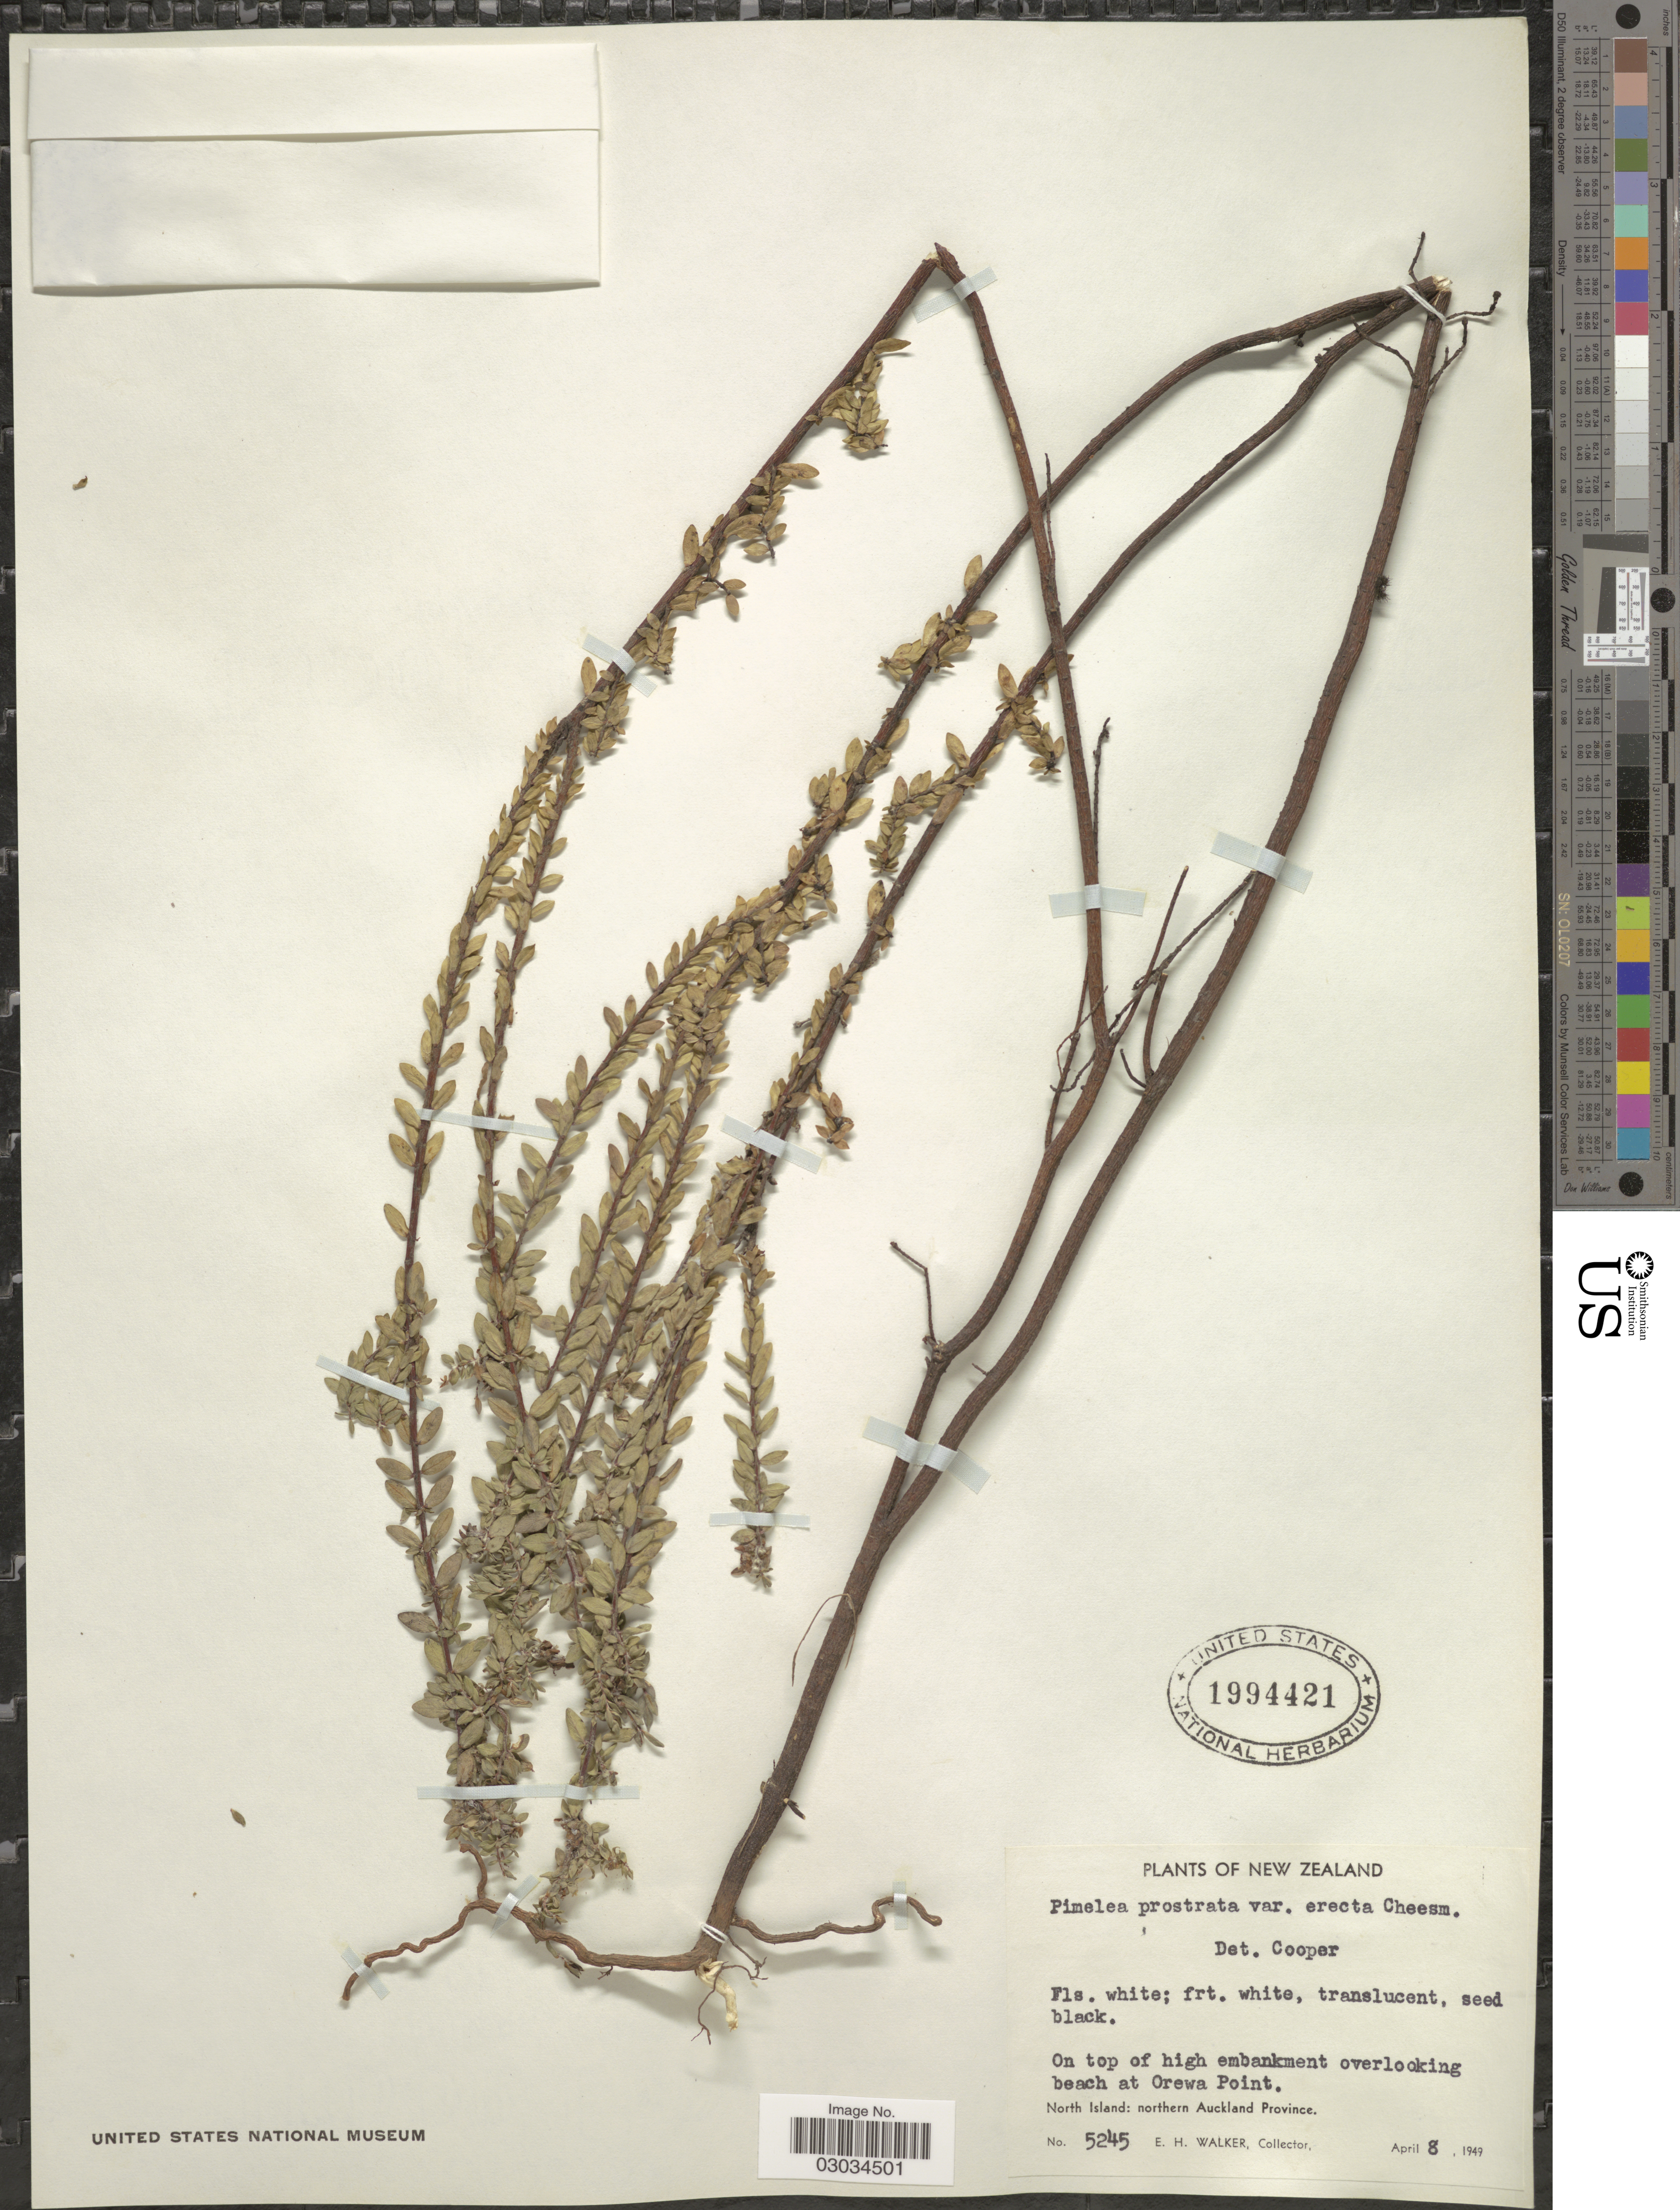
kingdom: Plantae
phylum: Tracheophyta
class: Magnoliopsida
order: Malvales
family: Thymelaeaceae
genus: Pimelea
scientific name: Pimelea prostrata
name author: Willd.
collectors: E. H. Walker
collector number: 5245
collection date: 1949-04-08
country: New Zealand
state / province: Auckland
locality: On top of high embankment overlooking beach at Orewa Point. North Island: northern Auckland Province.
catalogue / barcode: US 1994421